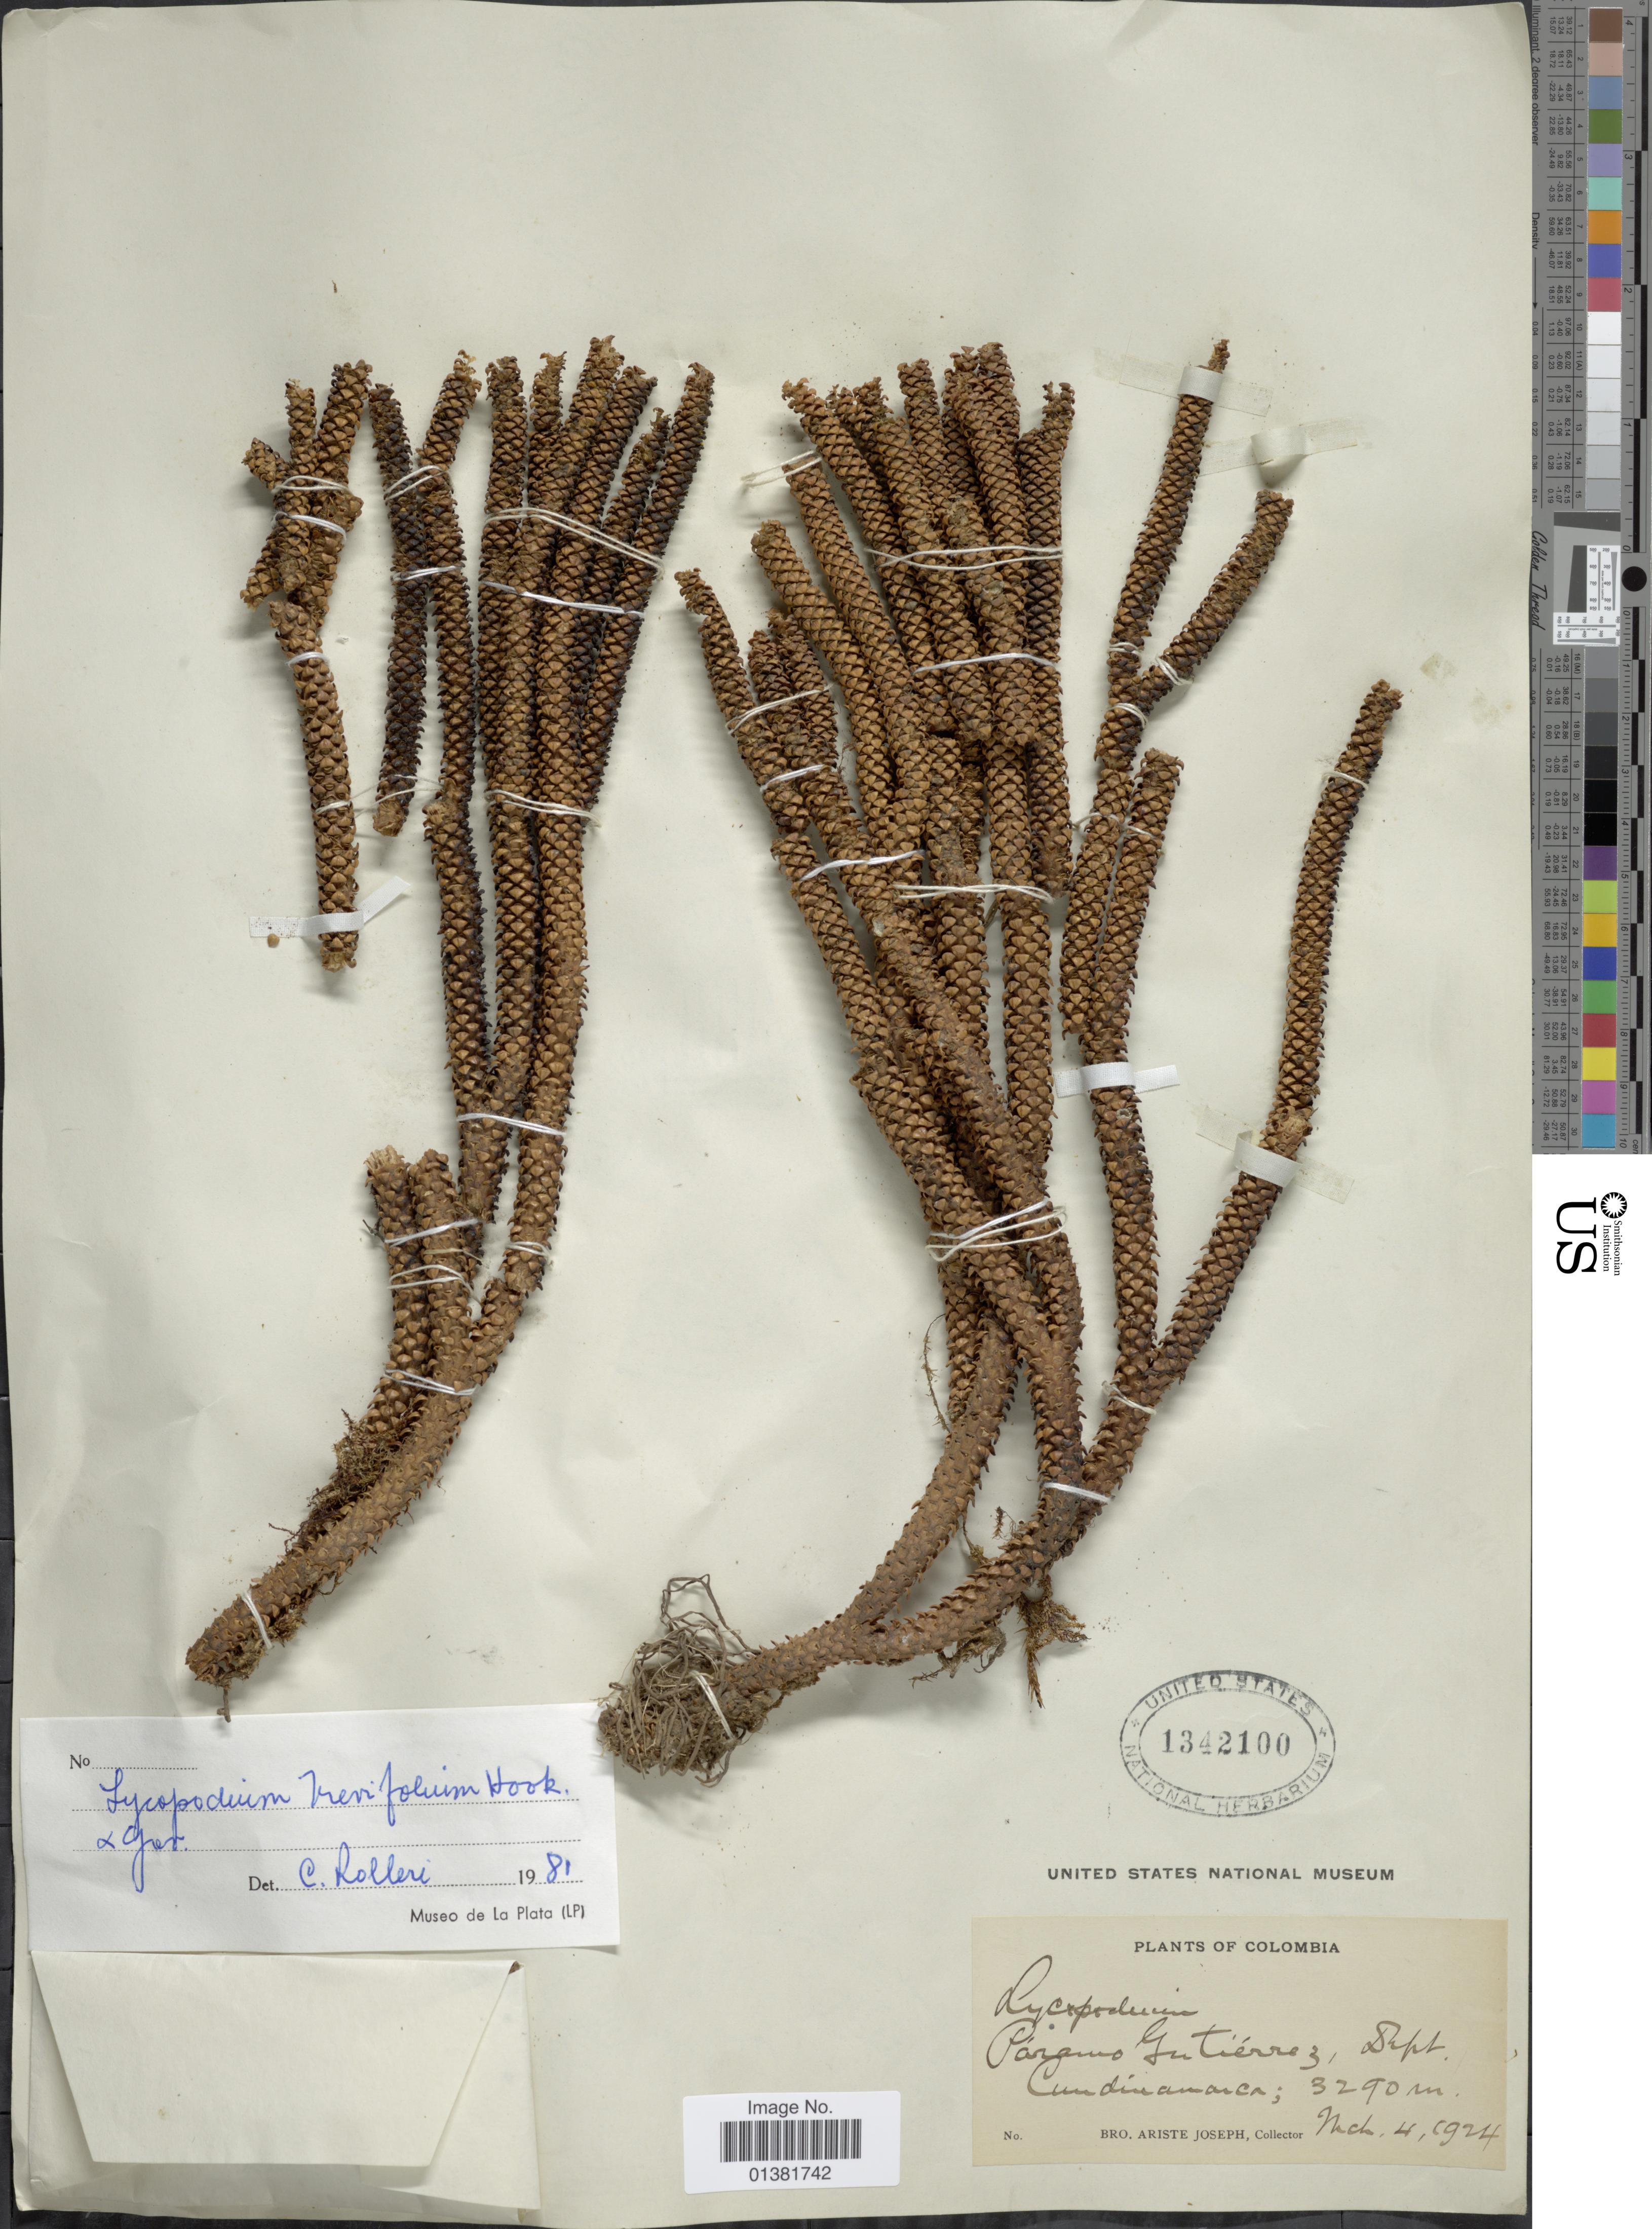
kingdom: Plantae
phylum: Tracheophyta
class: Lycopodiopsida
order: Lycopodiales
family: Lycopodiaceae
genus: Phlegmariurus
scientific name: Phlegmariurus brevifolius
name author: (Grev. & Hook.) B. Øllg.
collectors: Bro. Ariste-Joseph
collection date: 1924-03-04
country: Colombia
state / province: Cundinamarca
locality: Páramo Gutiérrez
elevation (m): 3290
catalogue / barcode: US 1342100